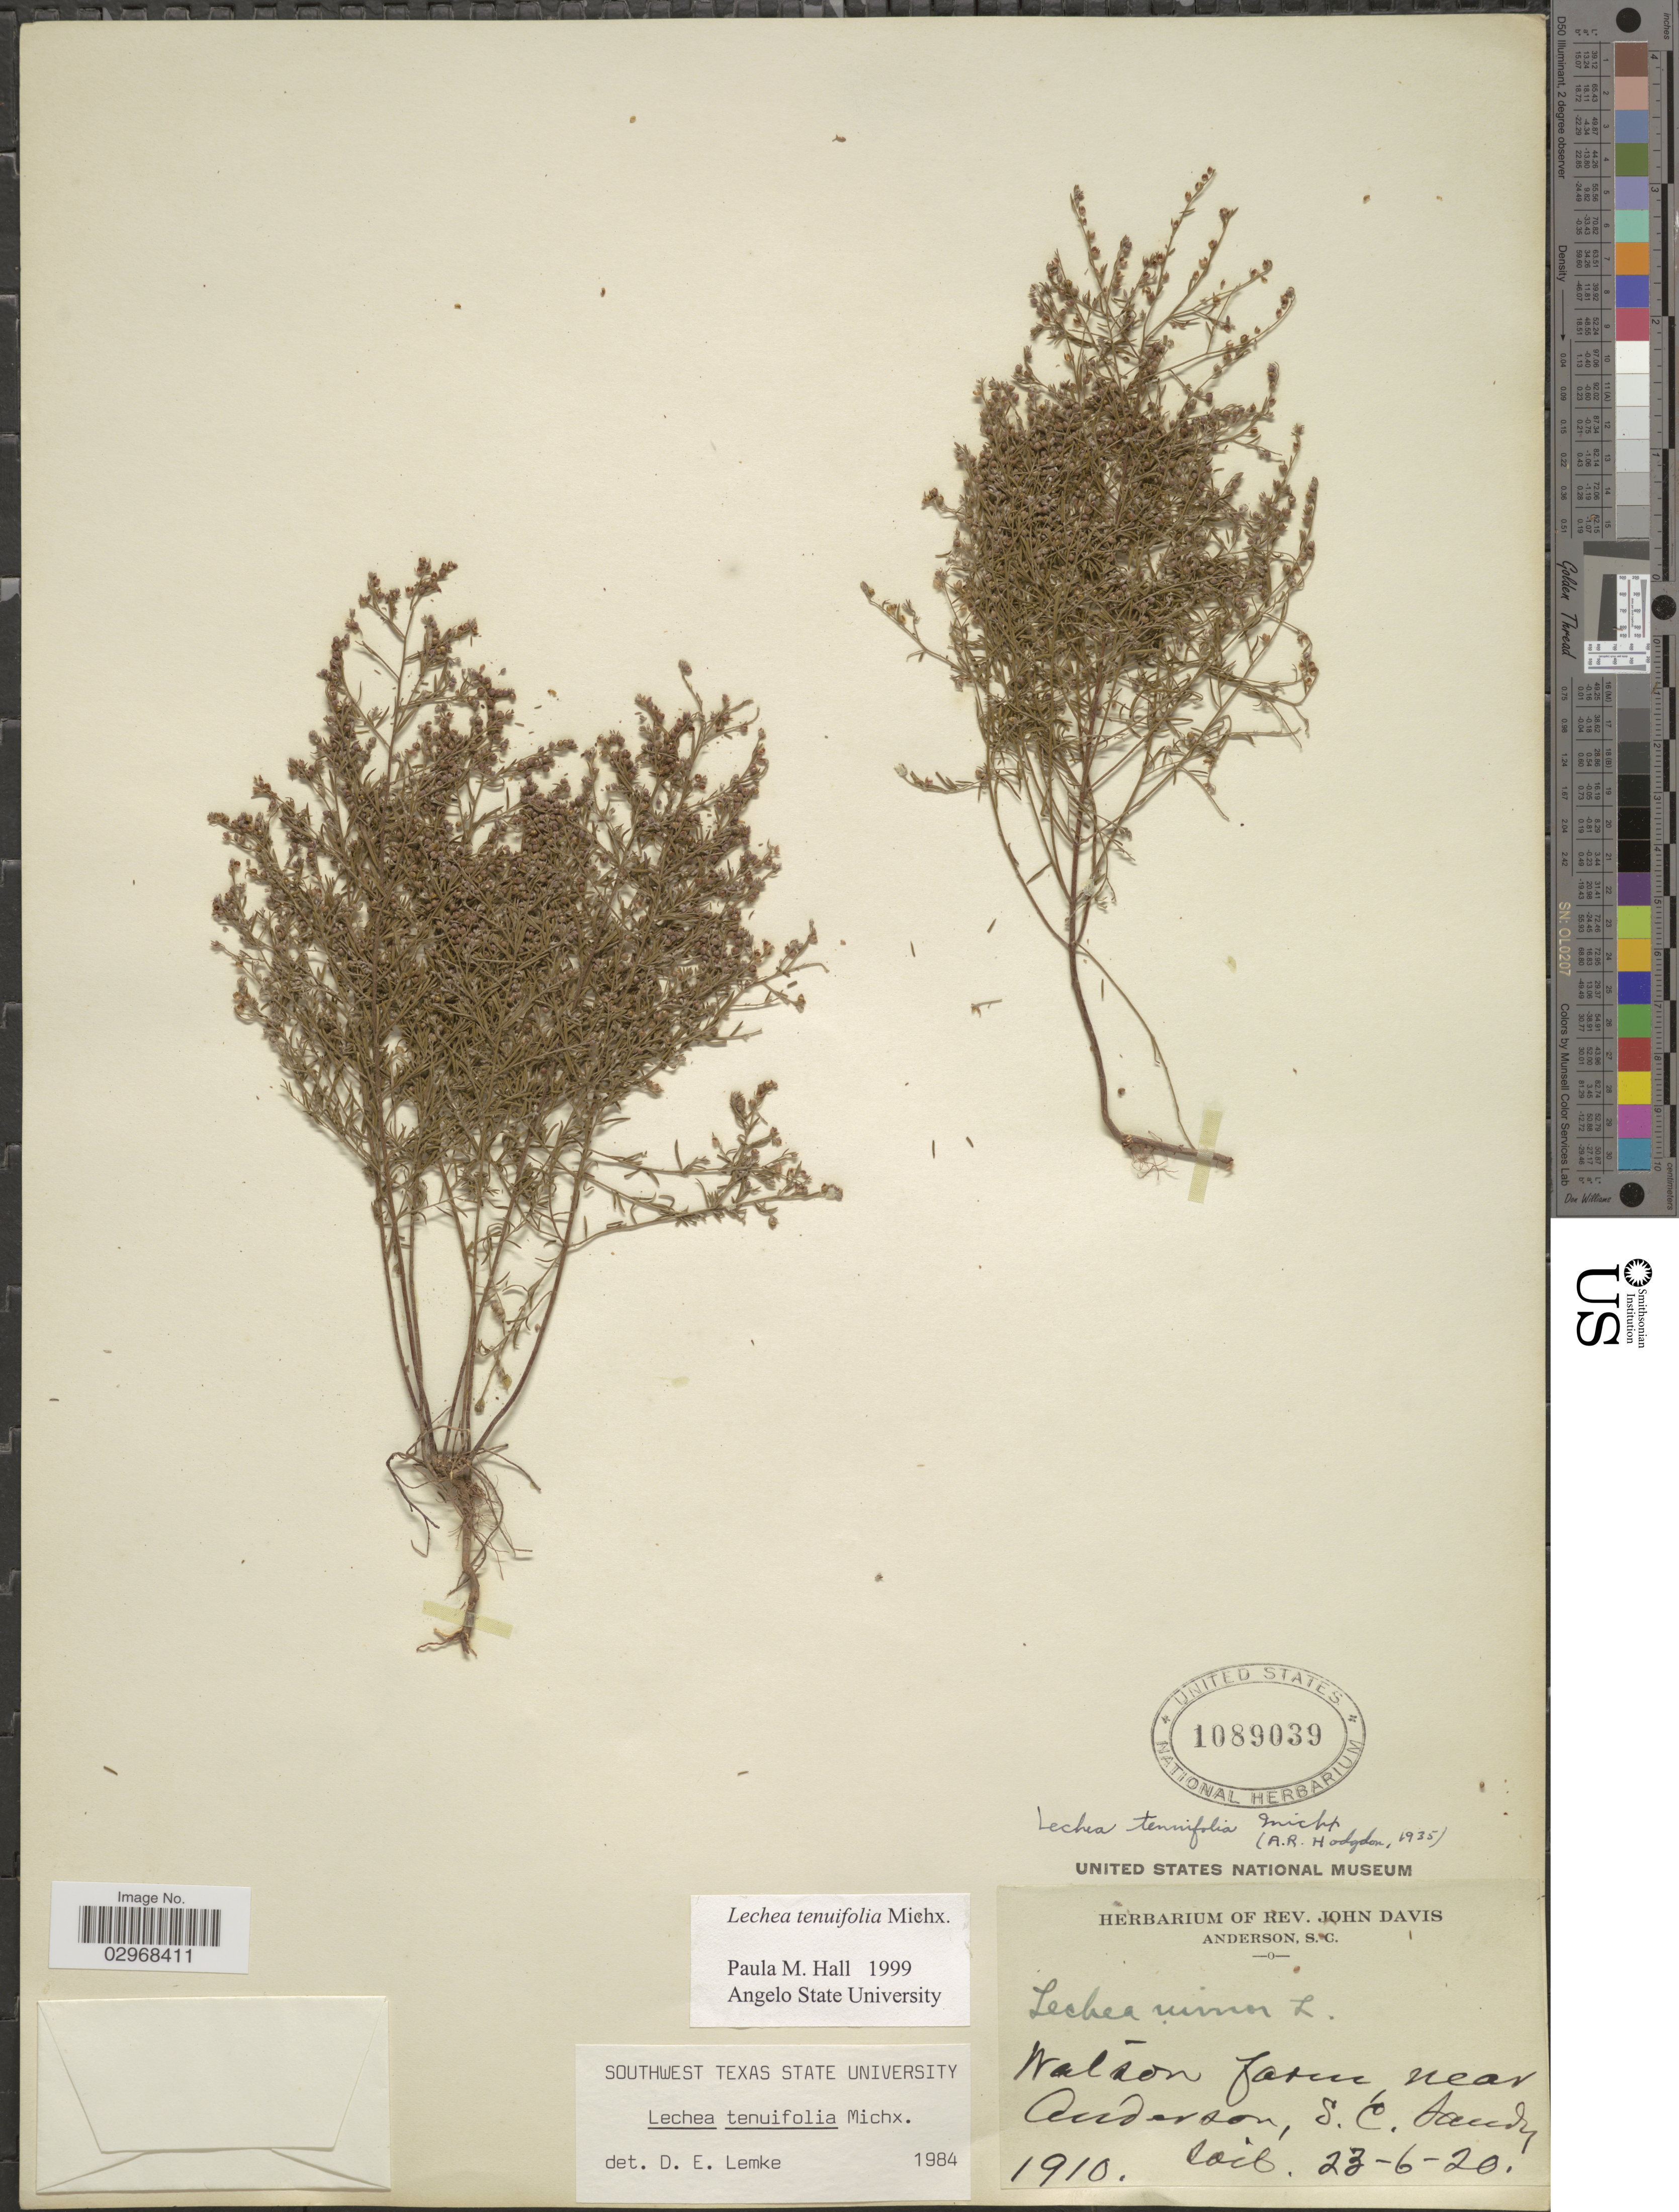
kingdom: Plantae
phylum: Tracheophyta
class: Magnoliopsida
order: Malvales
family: Cistaceae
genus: Lechea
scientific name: Lechea tenuifolia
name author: Michx.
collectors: ex herb. Rev. John Davis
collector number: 1910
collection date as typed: Transcribed d/m/y: 23/6/20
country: United States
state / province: South Carolina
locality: Watson Farm, near Anderson.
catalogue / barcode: US 1089039